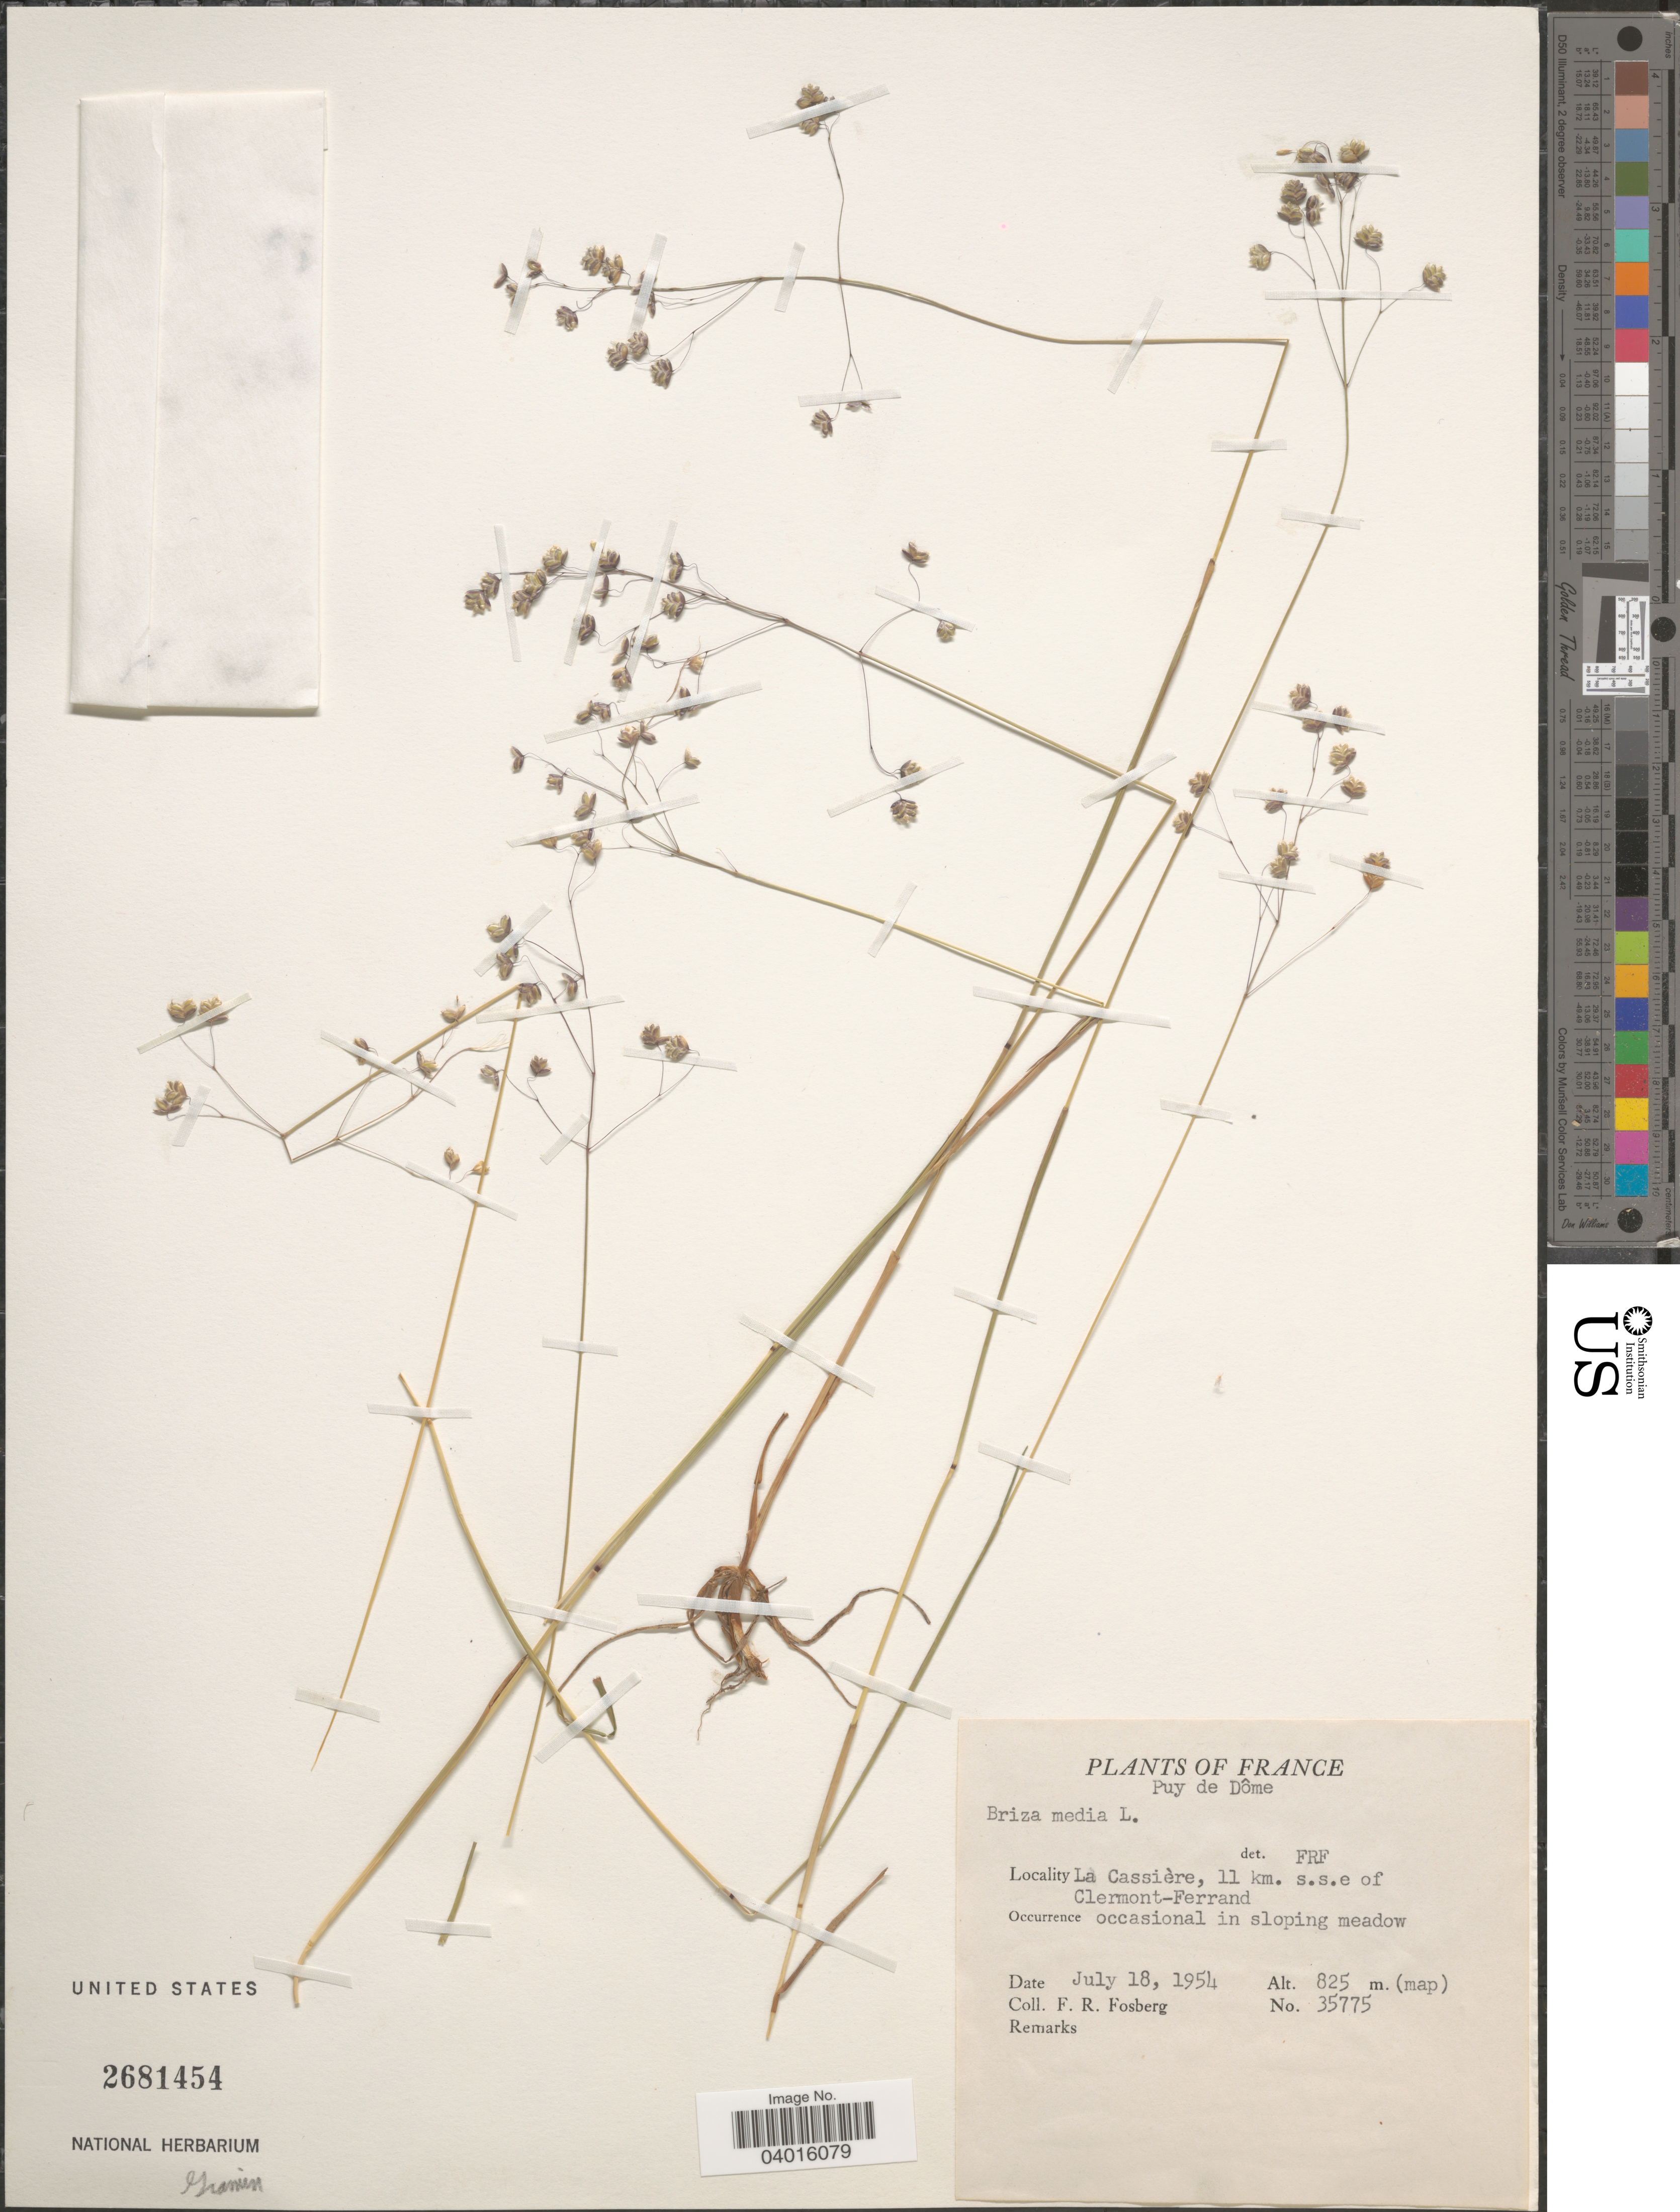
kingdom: Plantae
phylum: Tracheophyta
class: Liliopsida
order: Poales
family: Poaceae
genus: Briza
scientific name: Briza media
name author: L.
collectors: F. R. Fosberg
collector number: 35775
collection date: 1954-07-18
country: France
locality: Puy de Dôme. La Cassière, 11 km. s.s.e. of Clermont-Ferrand.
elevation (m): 825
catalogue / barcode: US 2681454